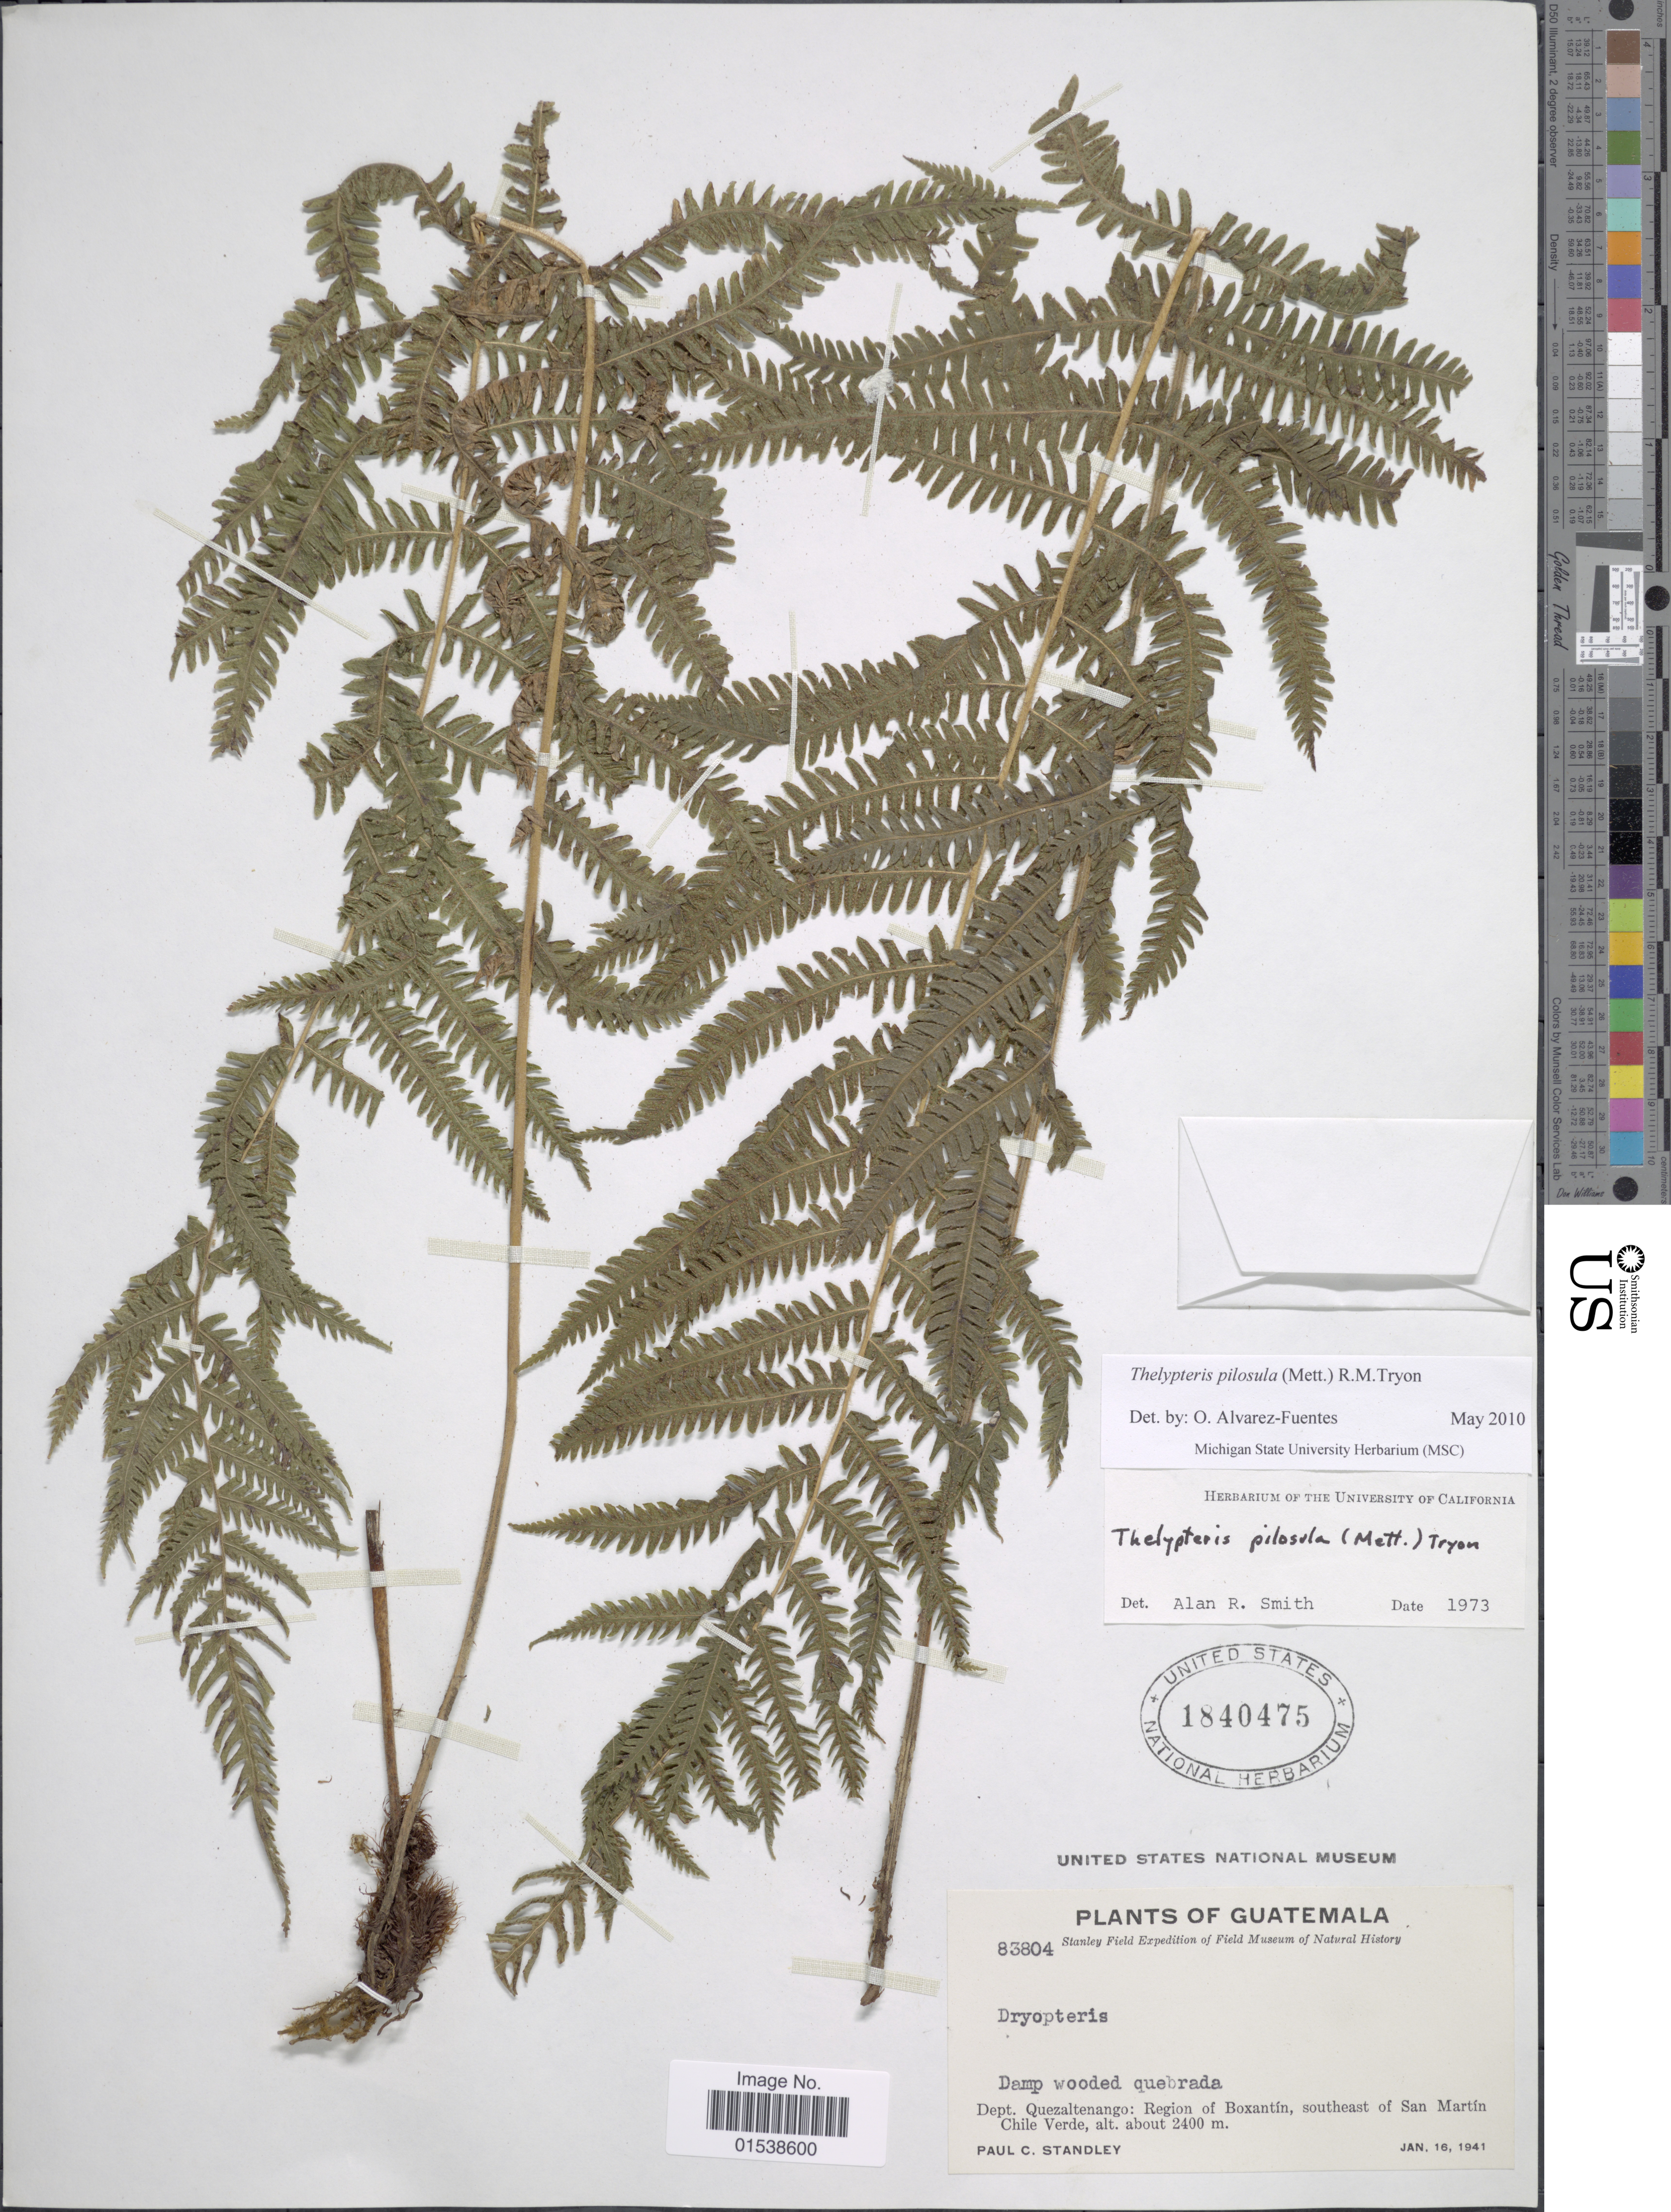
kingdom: Plantae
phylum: Tracheophyta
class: Polypodiopsida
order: Polypodiales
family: Thelypteridaceae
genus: Amauropelta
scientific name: Amauropelta pilosula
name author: (Klotzsch & H. Karst.) Á. Löve & D. Löve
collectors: P. C. Standley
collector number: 83804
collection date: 1941-01-16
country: Guatemala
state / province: Quetzaltenango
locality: Dept. Quezaltenango: Region of Boxantin, southeast of San Martin Chilre Verde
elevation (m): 2400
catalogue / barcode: US 1840475